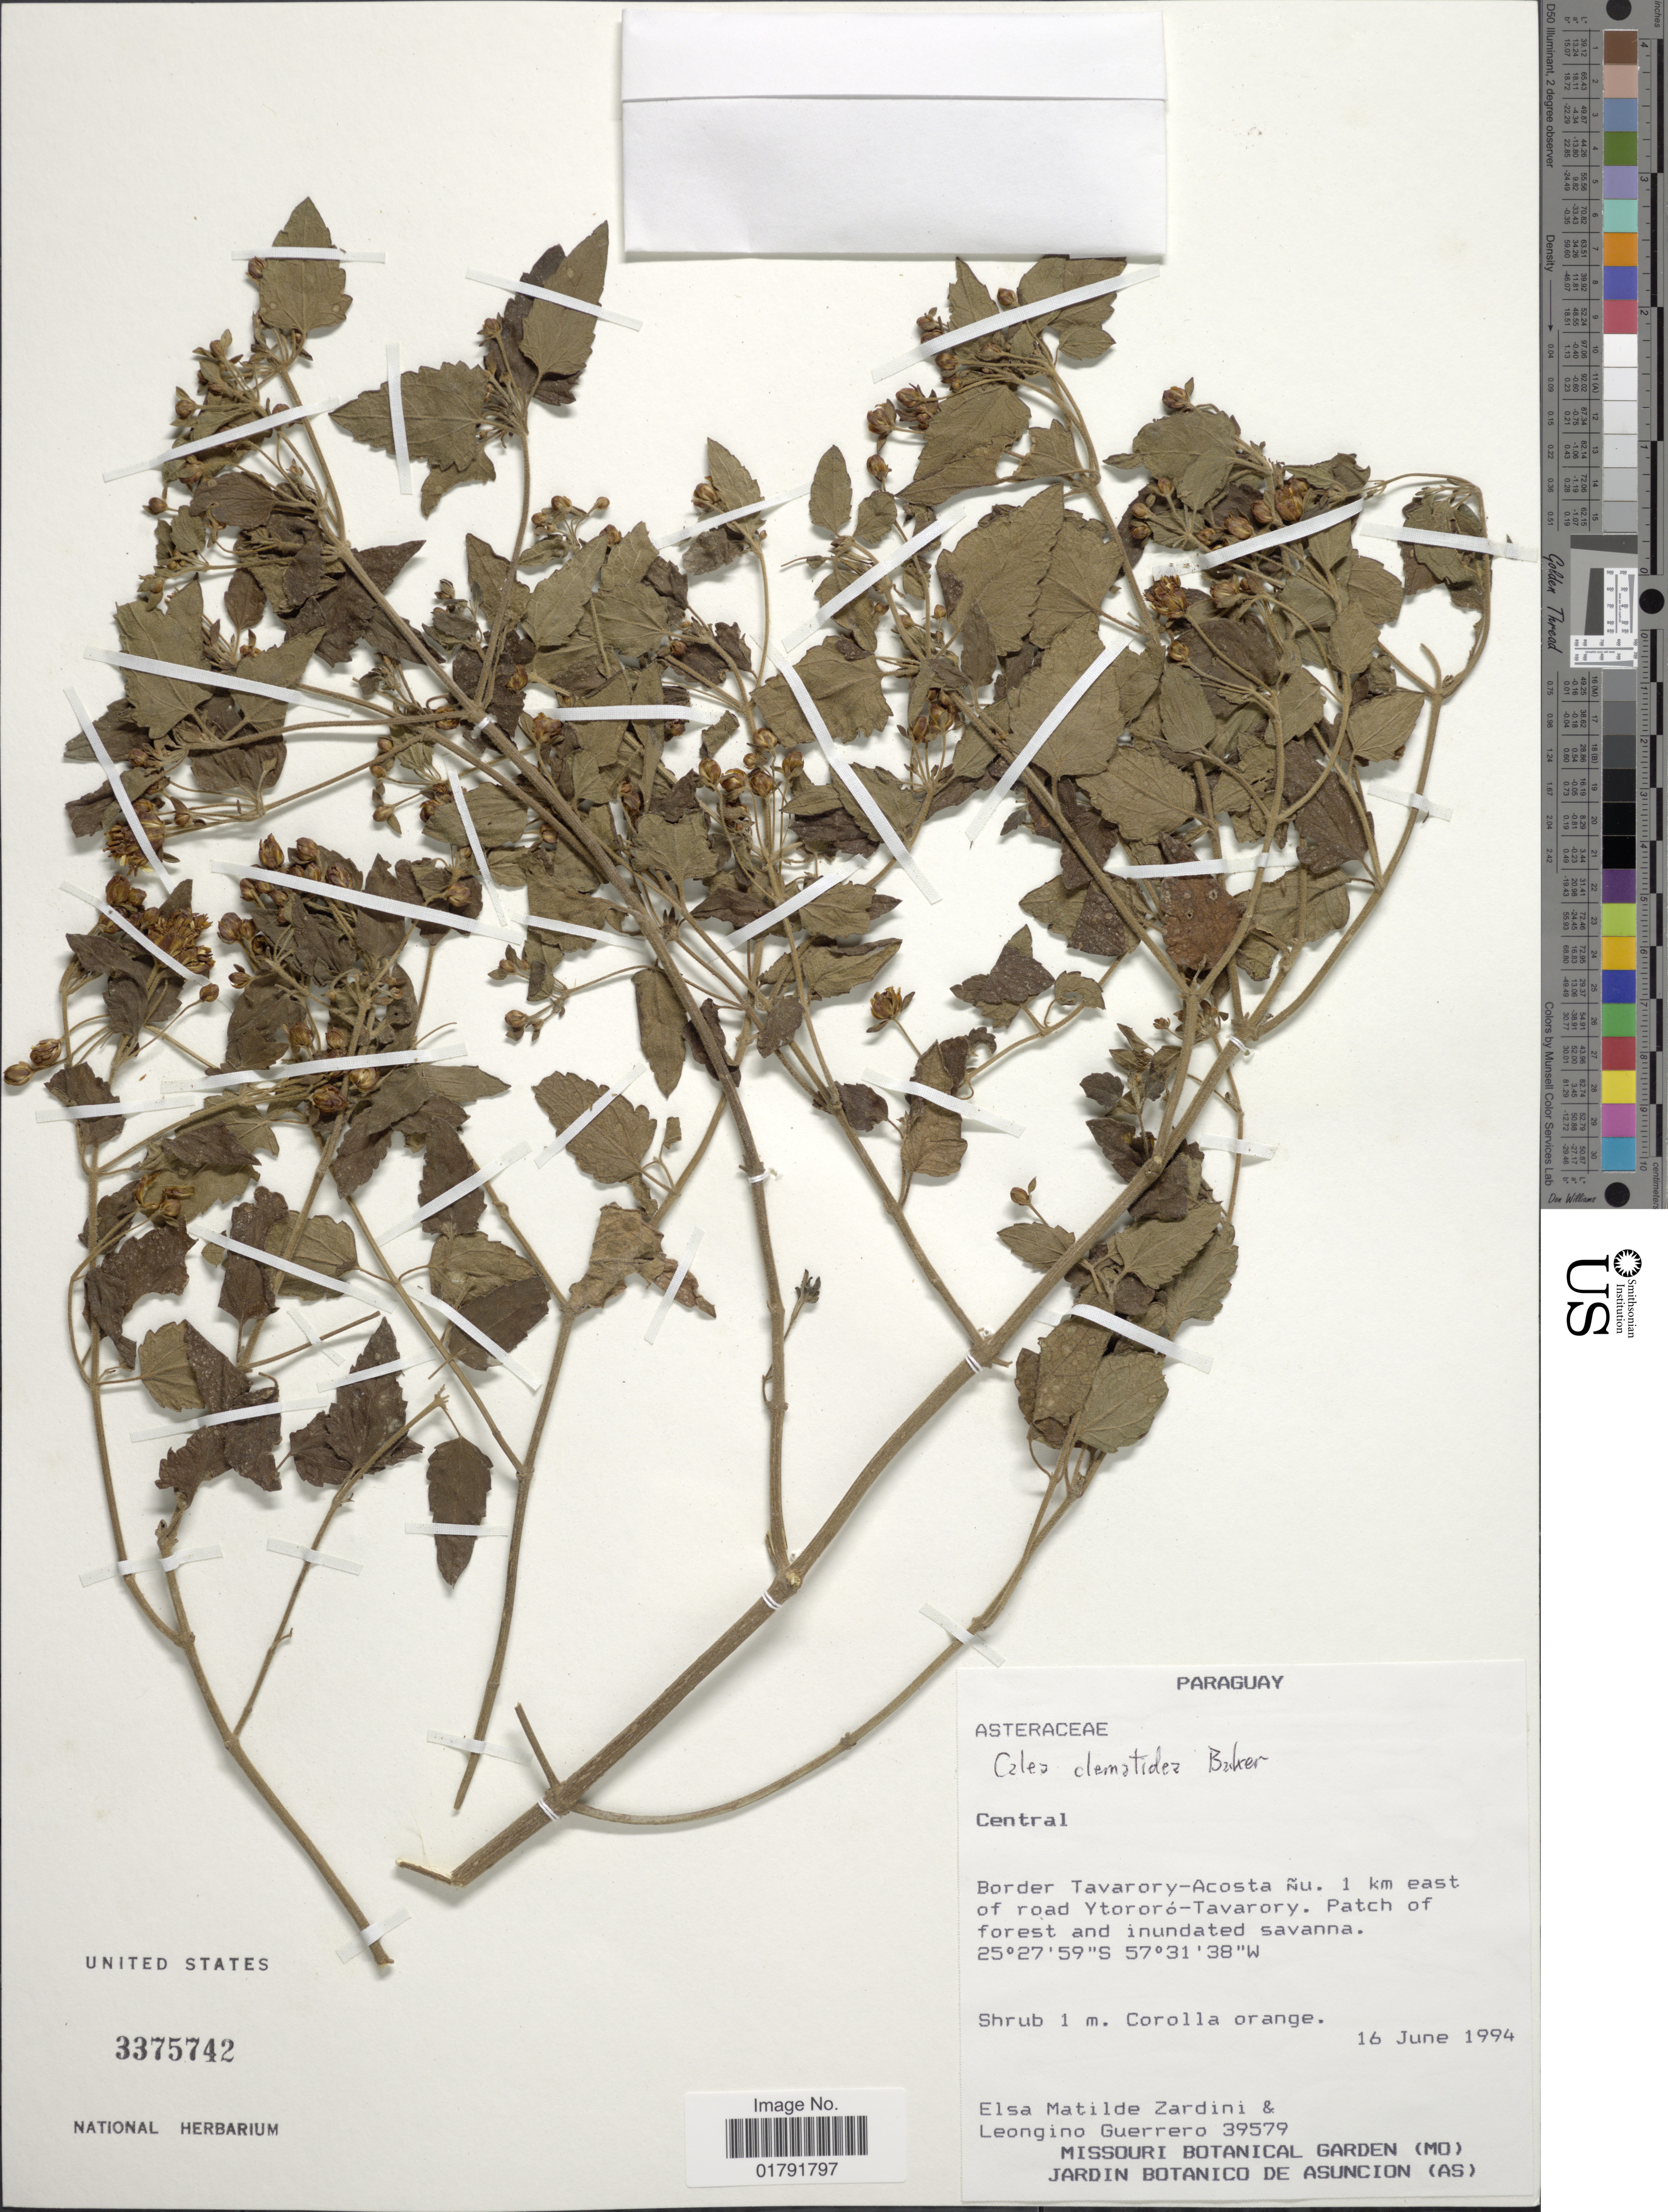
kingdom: Plantae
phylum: Tracheophyta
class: Magnoliopsida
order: Asterales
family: Asteraceae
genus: Calea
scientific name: Calea clematidea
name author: Baker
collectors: E. M. Zardini & L. Guerrero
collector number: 39579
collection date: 1994-06-16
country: Paraguay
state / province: Central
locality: Border Tavarory-Acosta nu., 1 km east of road Ytororo-Tavarory, patch of forest and inundated savanna.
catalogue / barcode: US 3375742